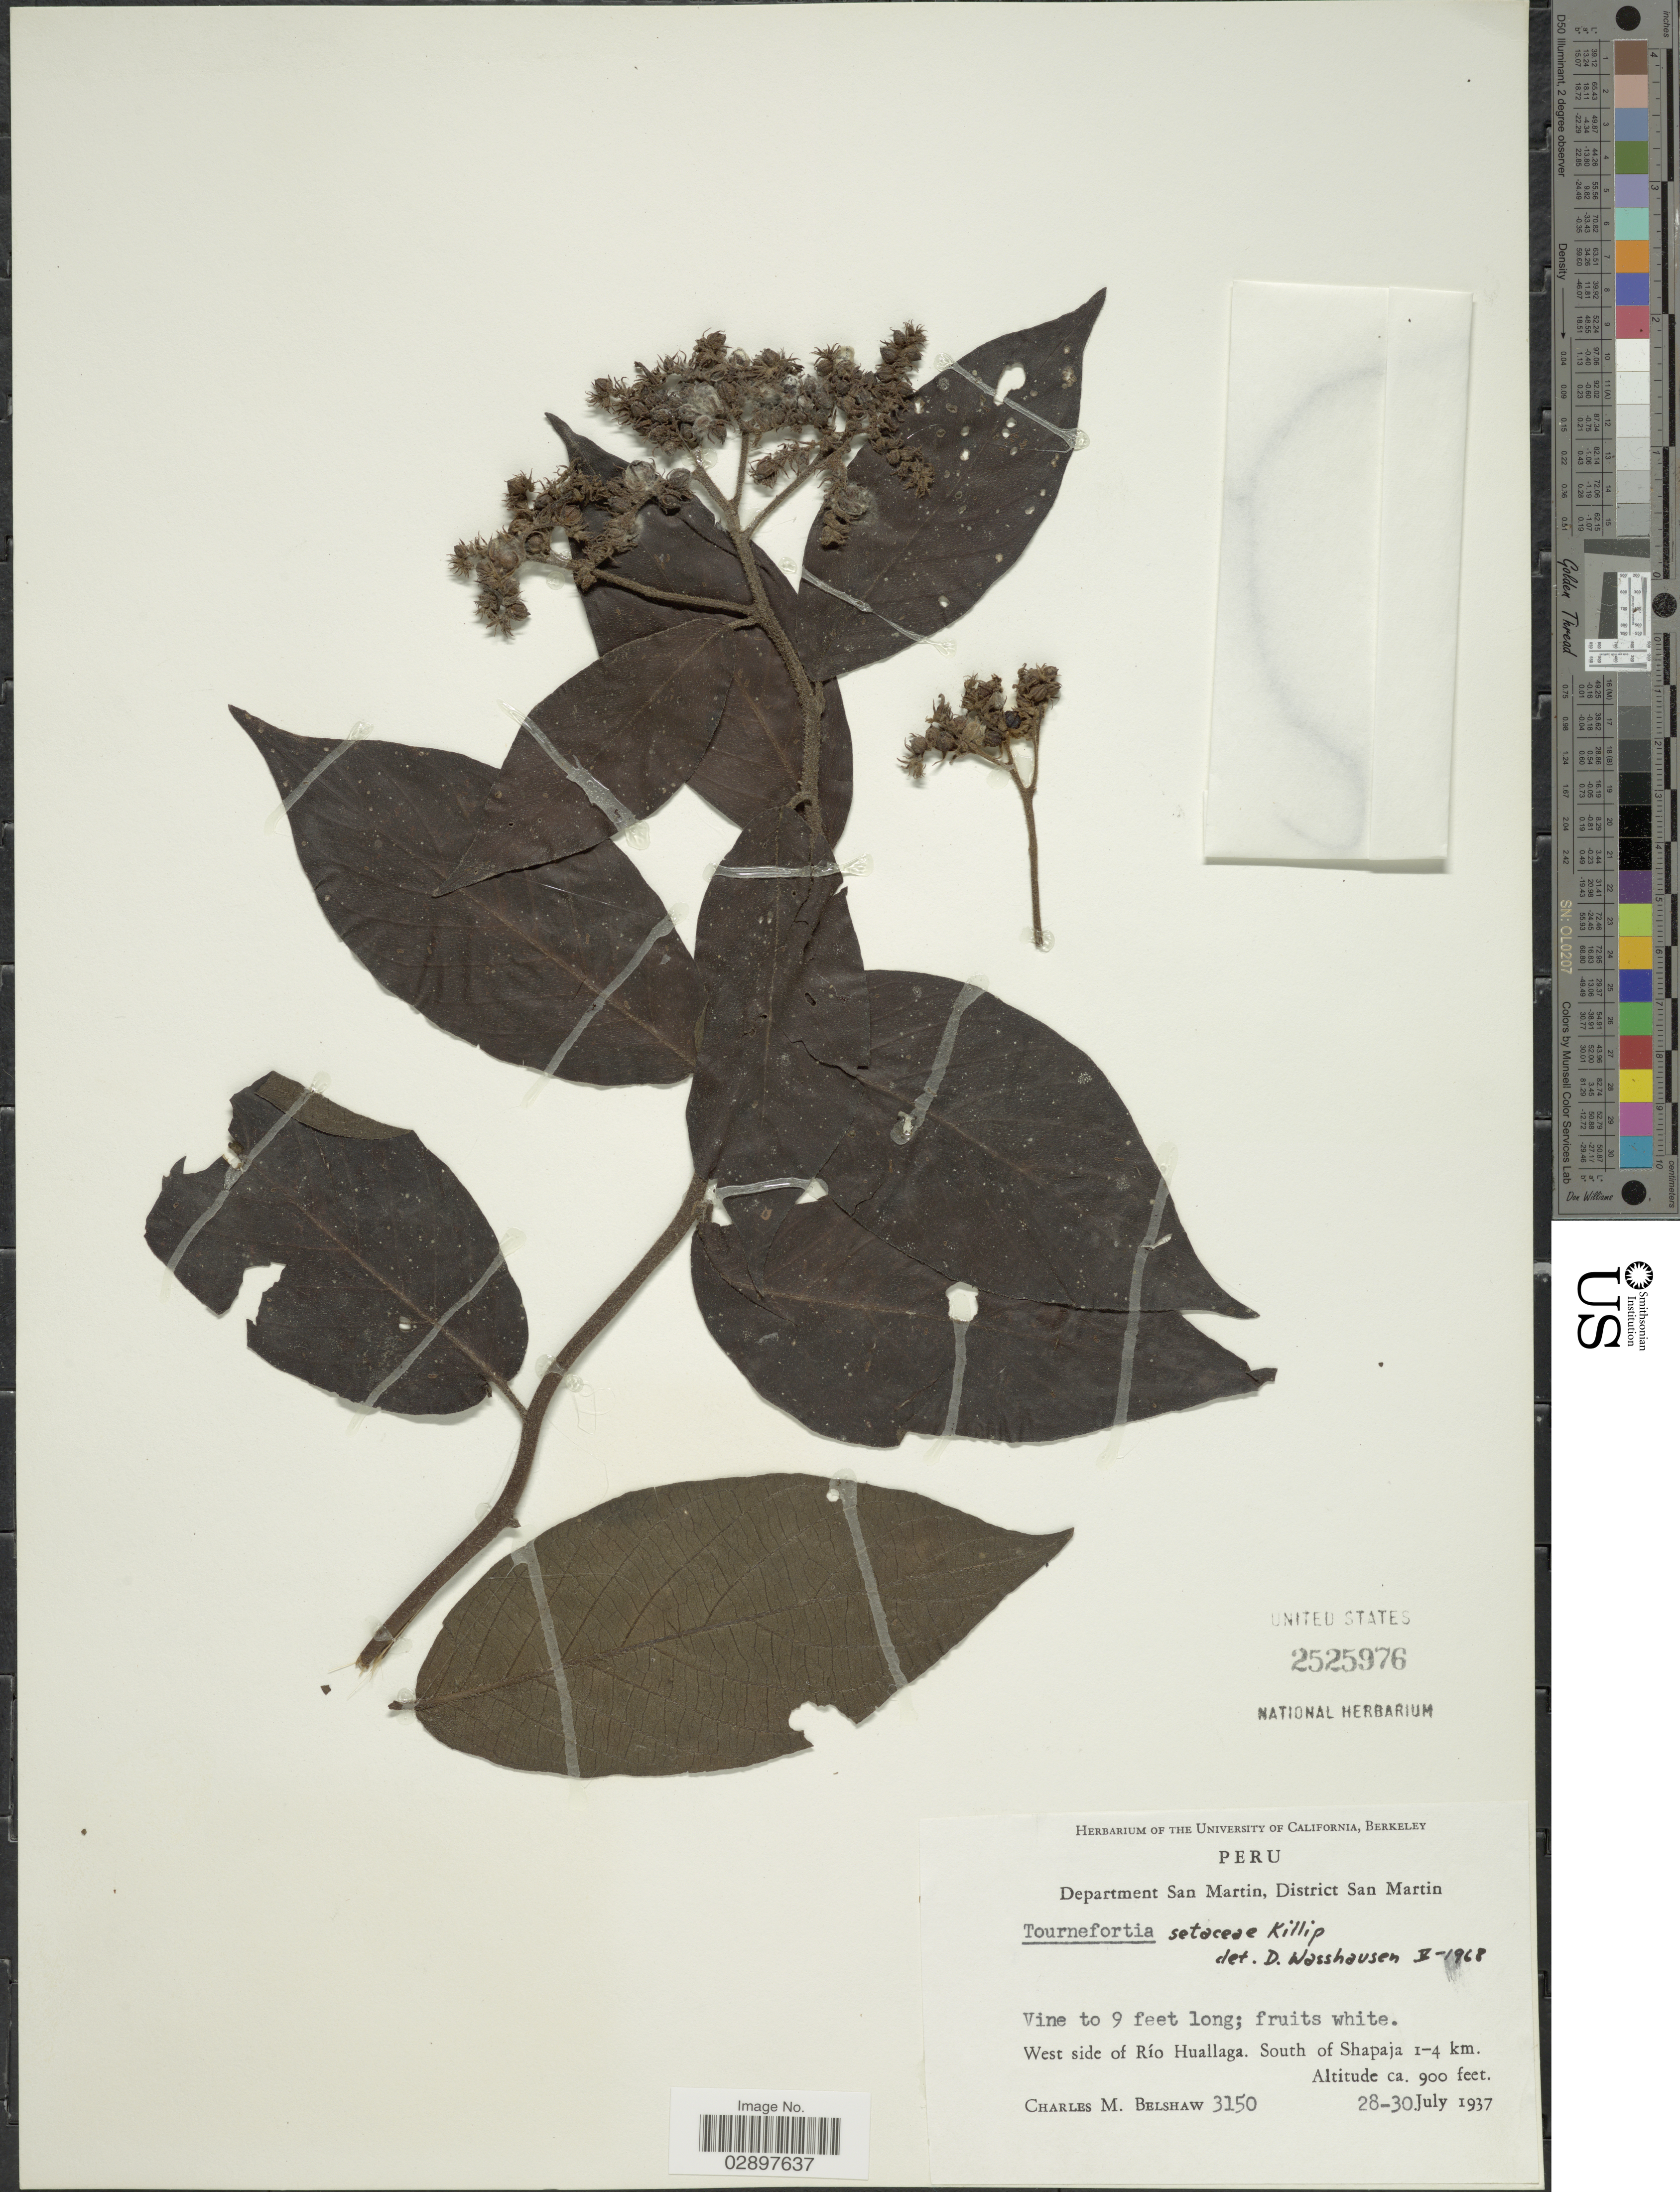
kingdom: Plantae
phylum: Tracheophyta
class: Magnoliopsida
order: Boraginales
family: Heliotropiaceae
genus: Tournefortia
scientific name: Tournefortia setacea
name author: Killip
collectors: C. Shaw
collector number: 3150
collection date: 1937-07-28/1937-07-30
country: Peru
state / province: San Martín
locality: Department San Martin, District San Martin. West side of Río Huallaga. South of Shapaja 1-4 km.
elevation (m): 274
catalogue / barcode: US 2525976